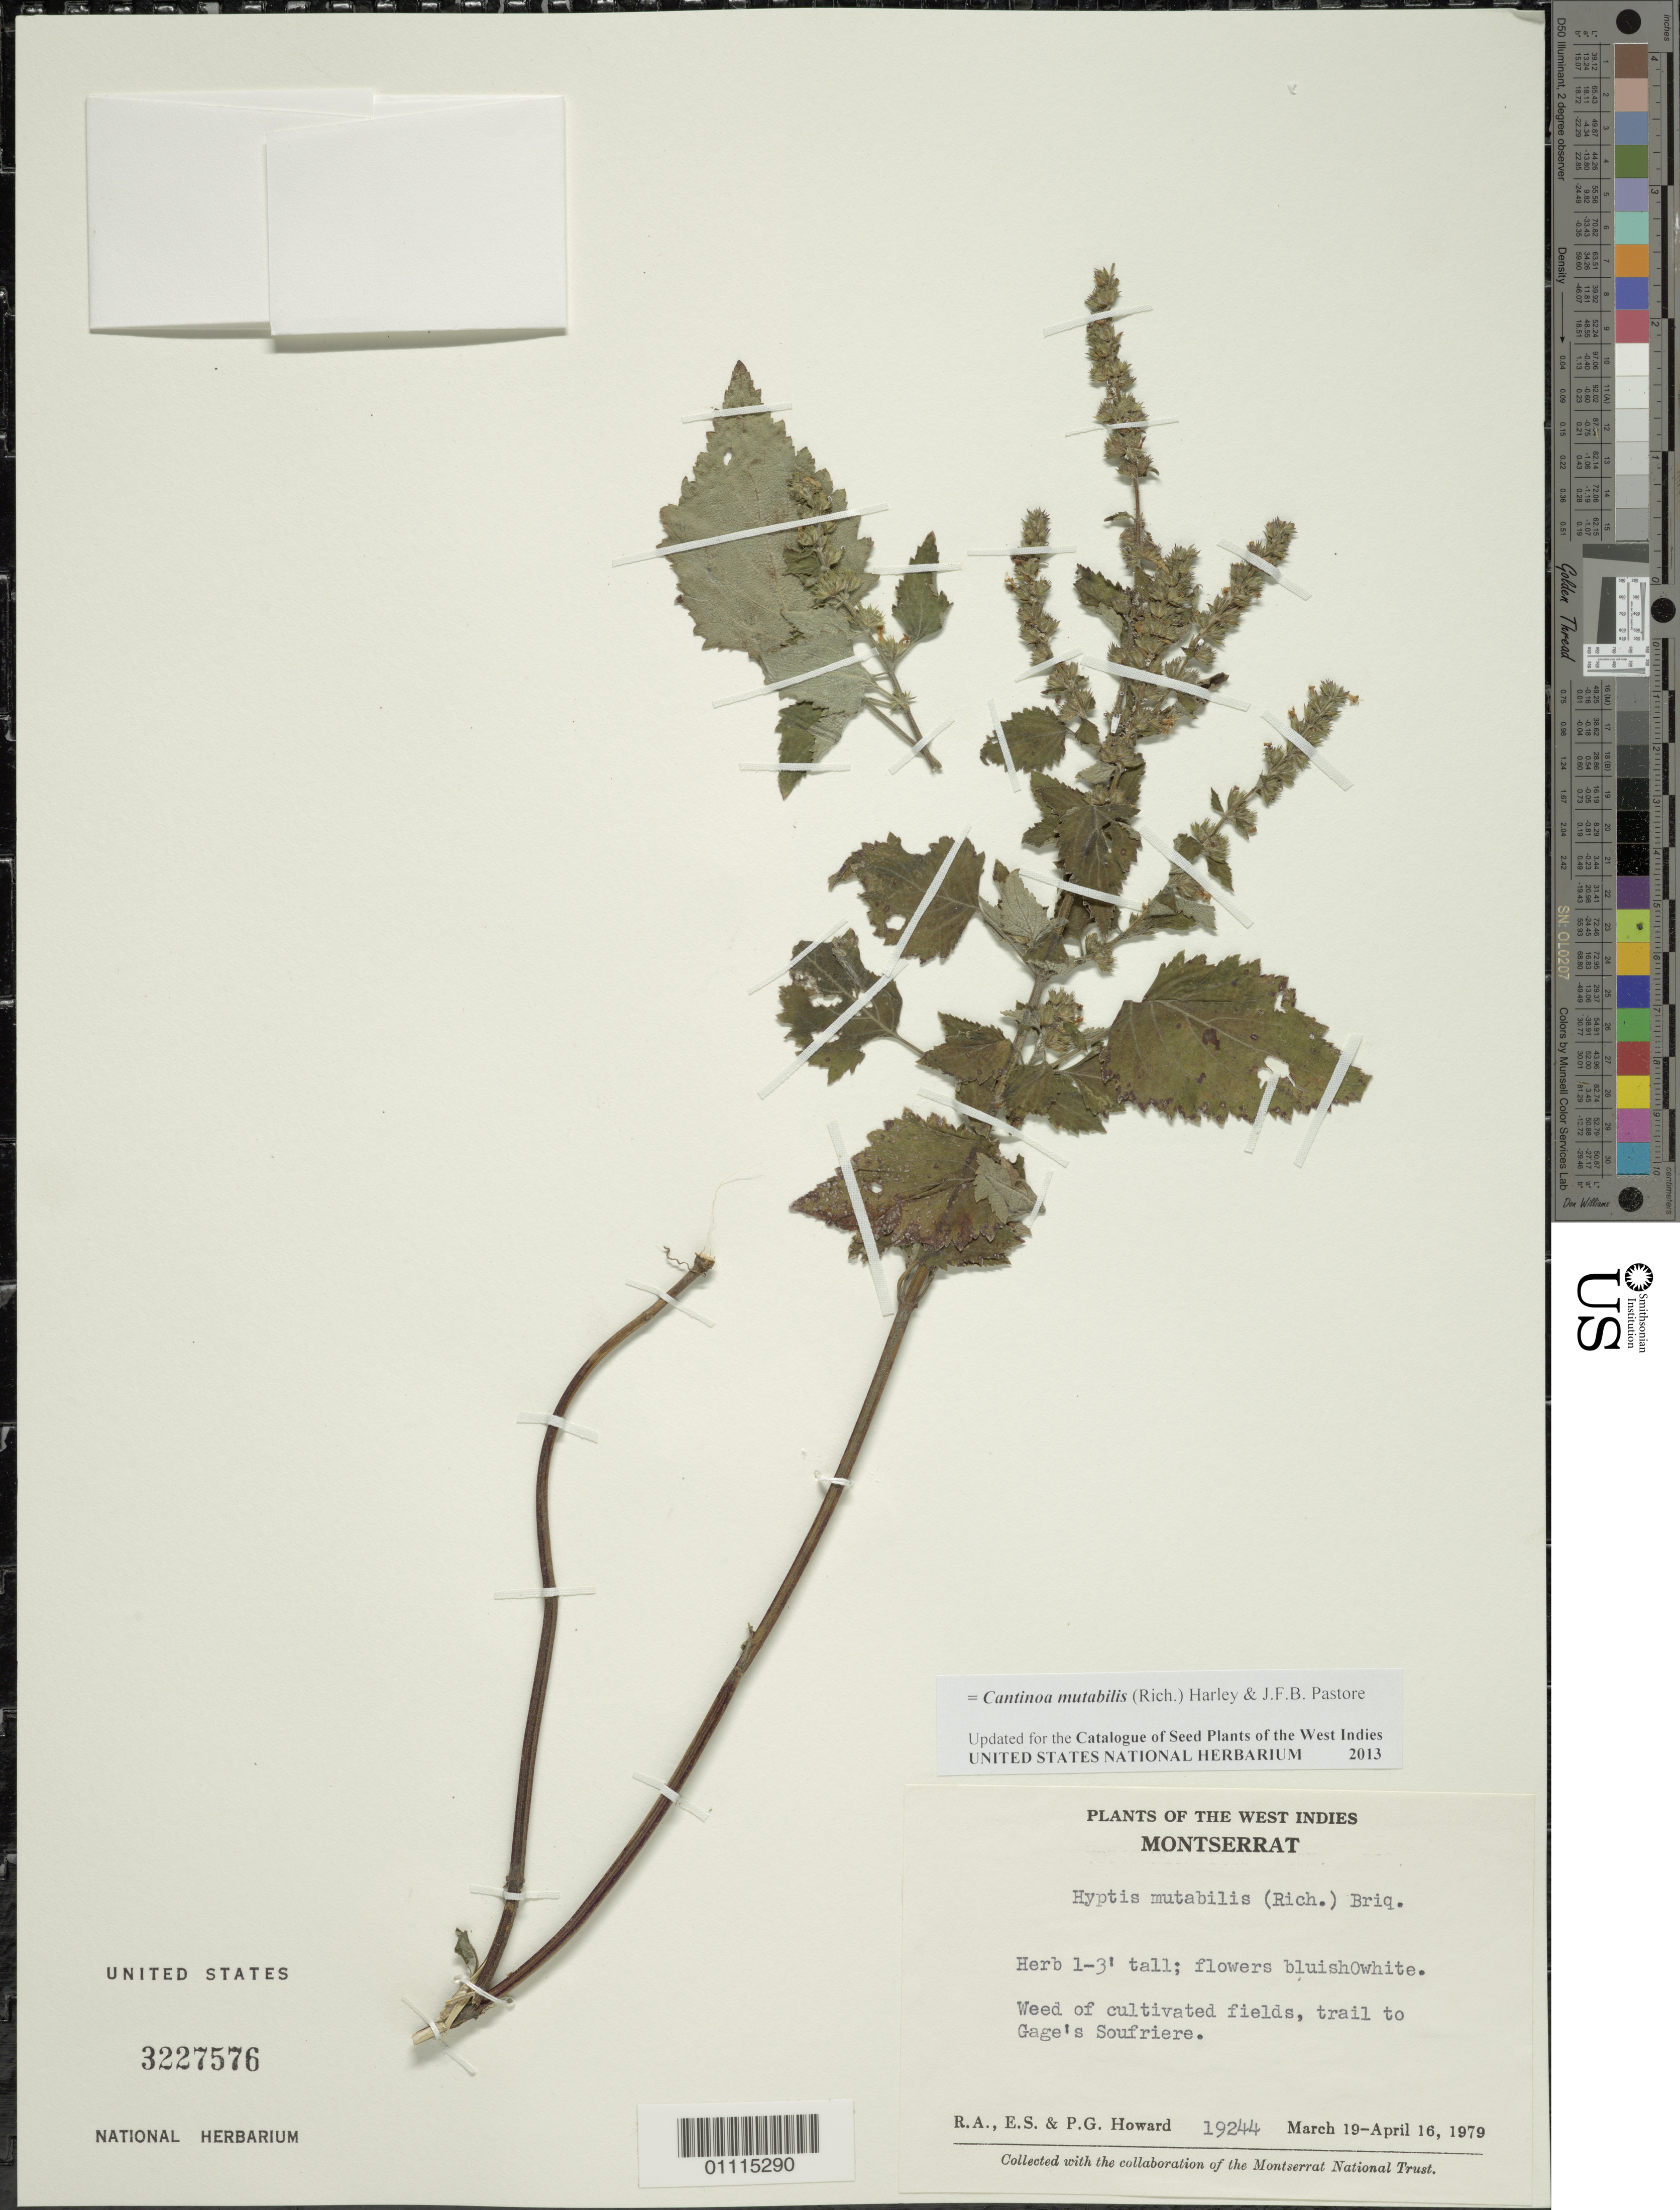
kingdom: Plantae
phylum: Tracheophyta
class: Magnoliopsida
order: Lamiales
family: Lamiaceae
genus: Cantinoa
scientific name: Cantinoa mutabilis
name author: (Rich.) Harley & J.F.B. Pastore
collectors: R. A. Howard, E. S. Howard & P. Howard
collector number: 19244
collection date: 1979-03-19/1979-04-16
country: Montserrat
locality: Gage's Soufriere trail.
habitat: Weed of cultivated fields.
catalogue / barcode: US 3227576